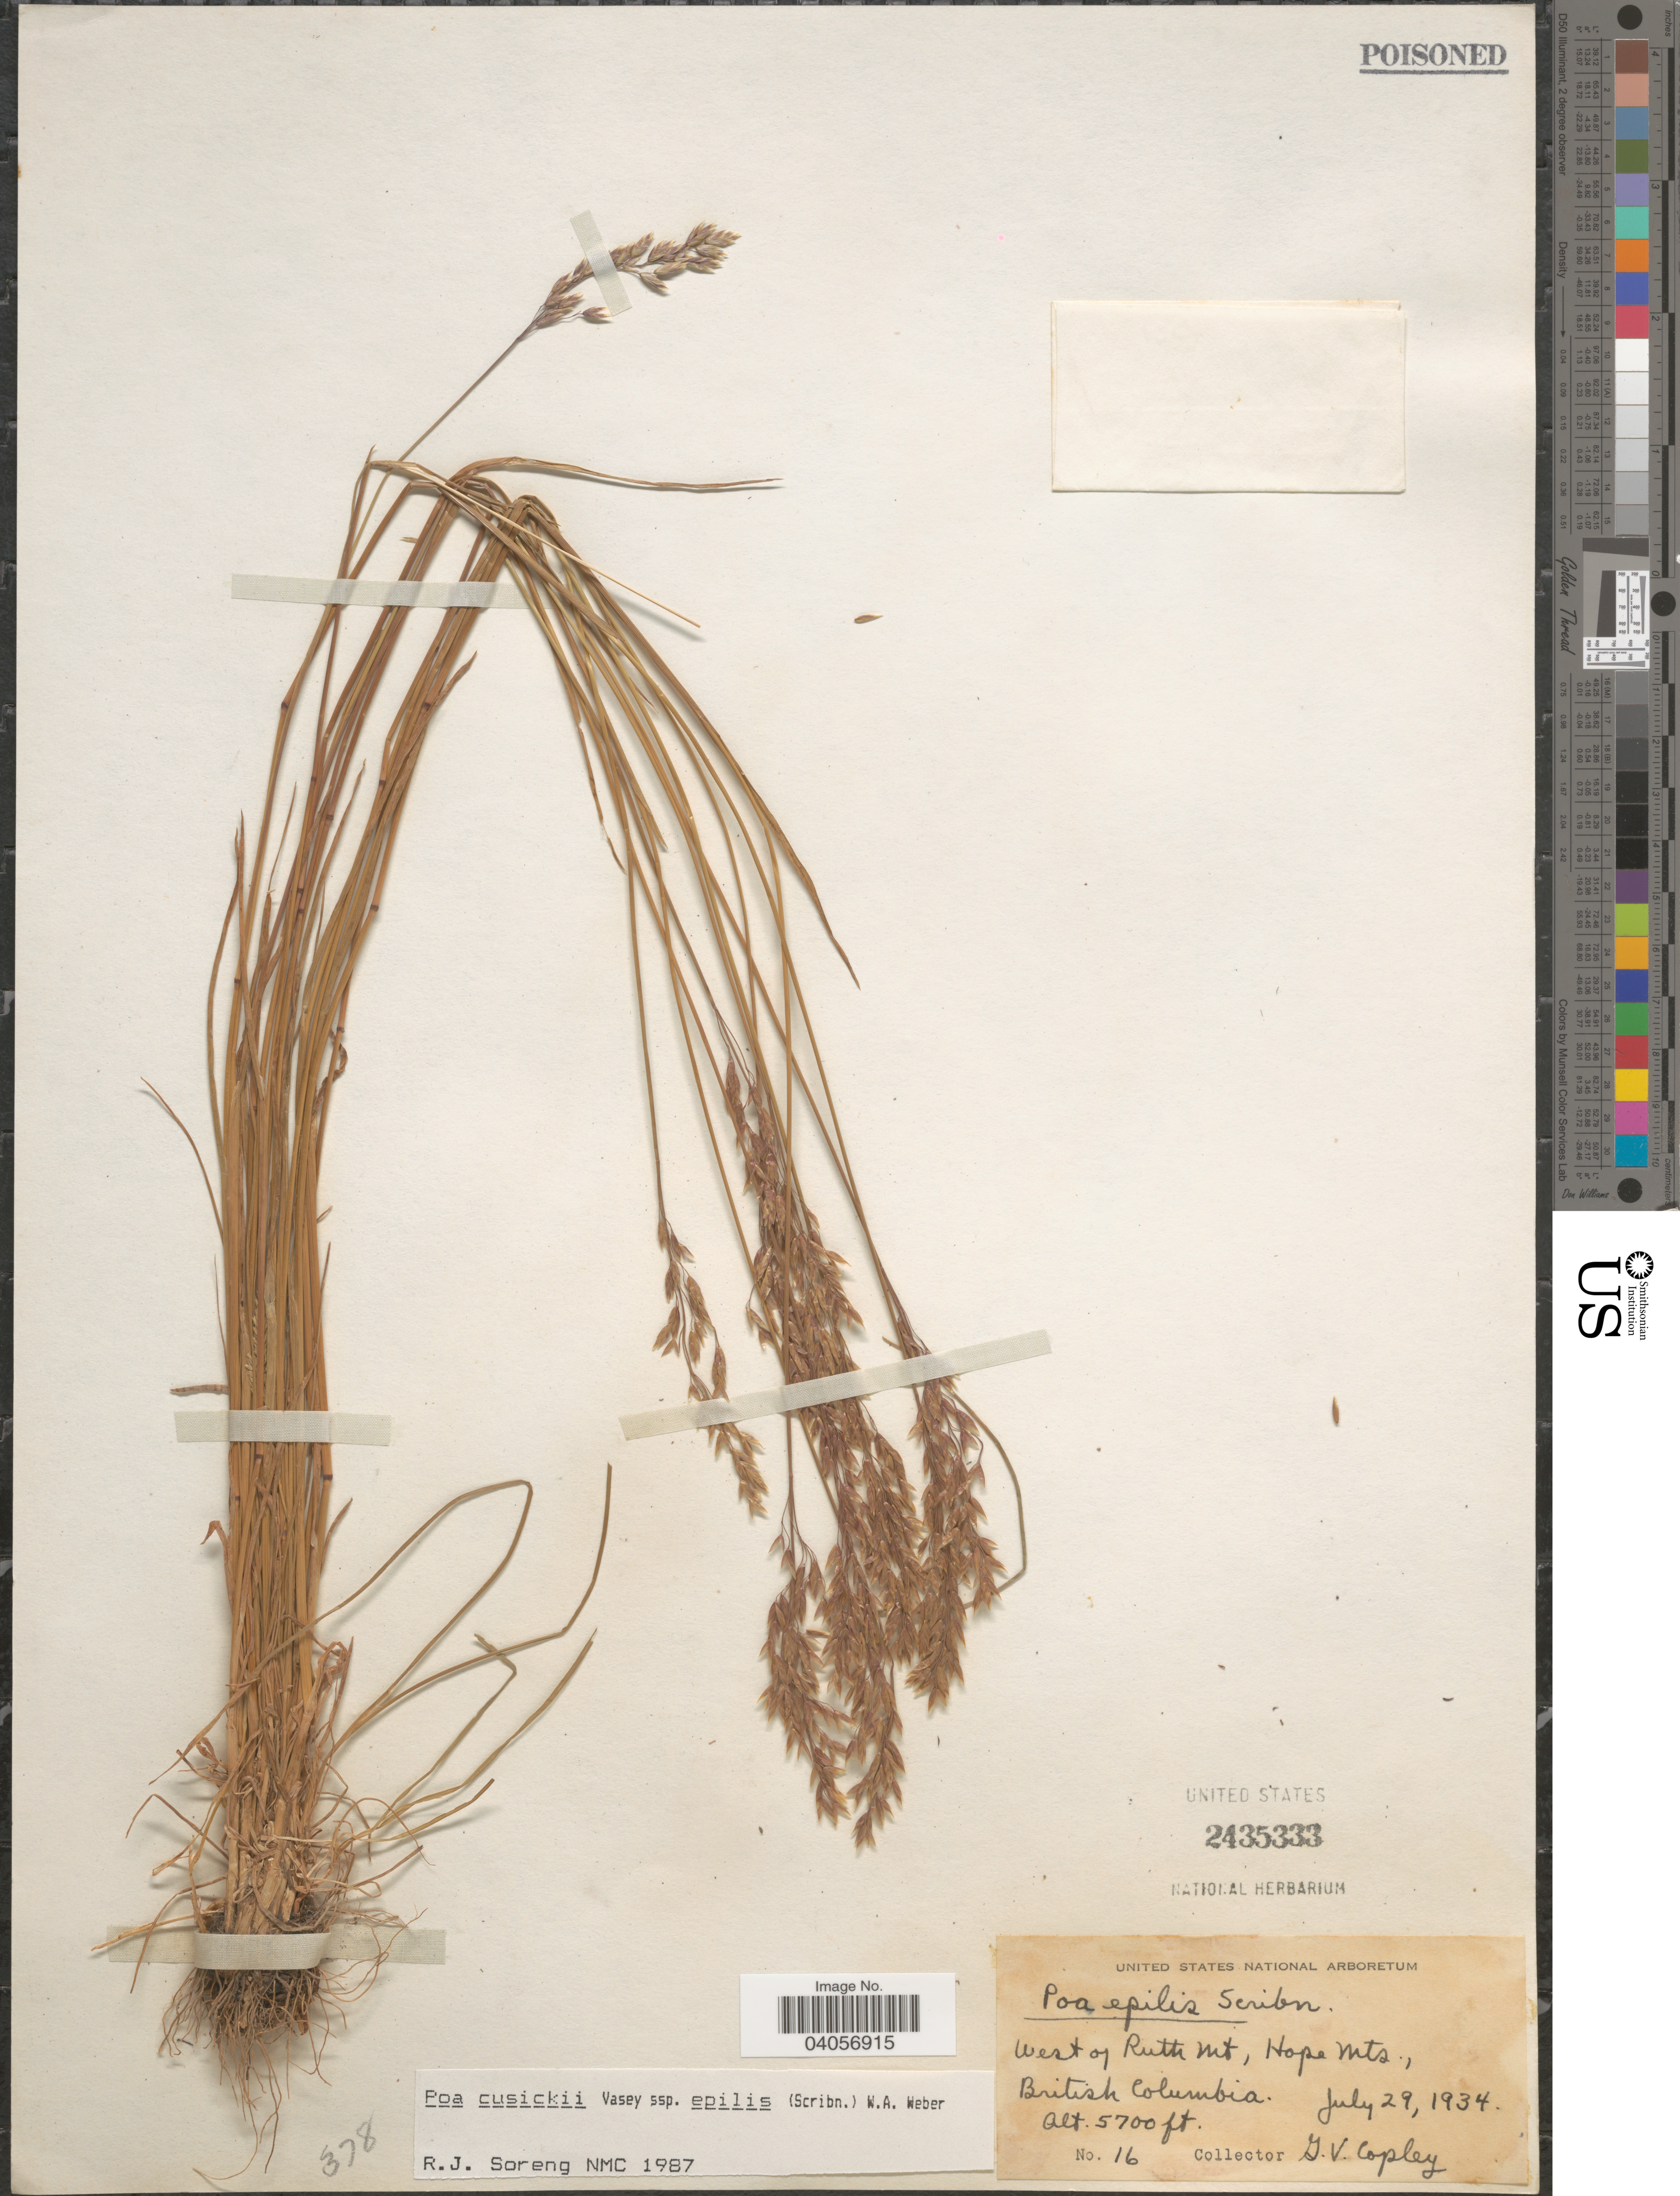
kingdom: Plantae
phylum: Tracheophyta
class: Liliopsida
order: Poales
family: Poaceae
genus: Poa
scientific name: Poa cusickii subsp. epilis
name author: (Scribn.) W.A. Weber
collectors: G. Copley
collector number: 16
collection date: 1934-07-29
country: Canada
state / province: British Columbia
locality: West of Ruth Mt, Hope Mts.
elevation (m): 1737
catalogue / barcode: US 2435333